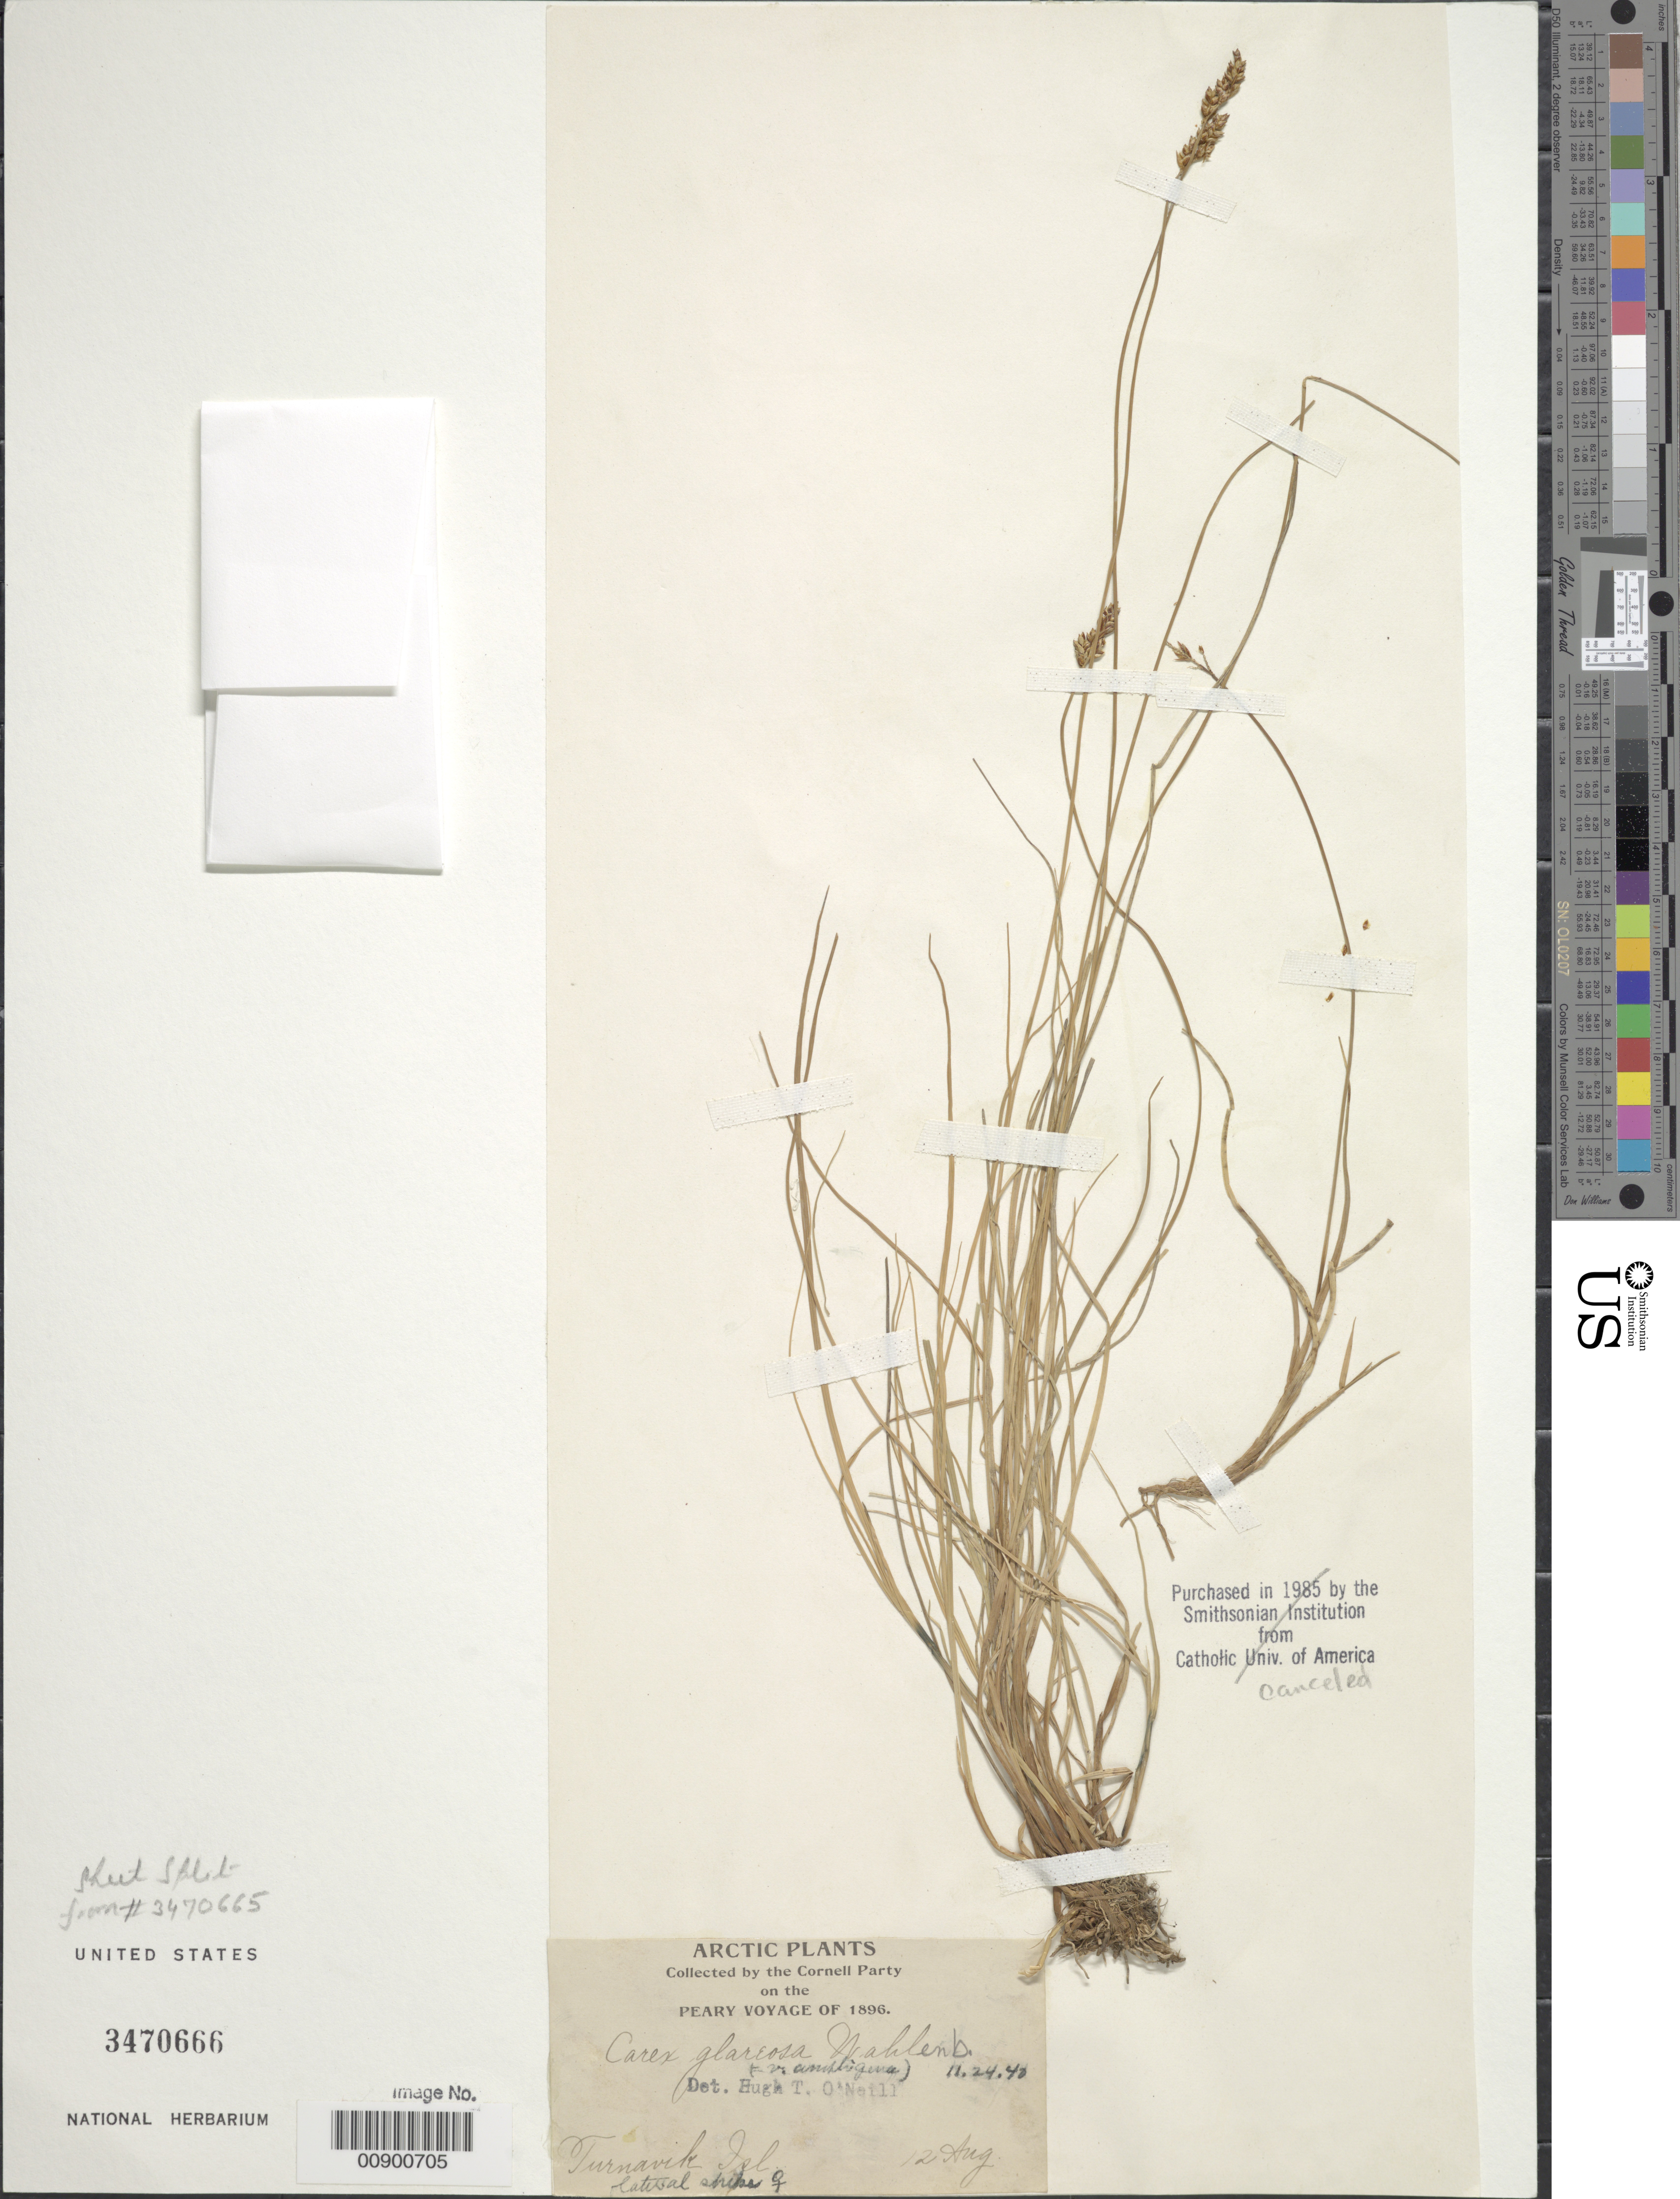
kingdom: Plantae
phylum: Tracheophyta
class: Liliopsida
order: Poales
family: Cyperaceae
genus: Carex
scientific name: Carex glareosa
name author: Schkuhr ex Wahlenb.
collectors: Cornell Party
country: Canada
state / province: Newfoundland and Labrador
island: Turnavik I.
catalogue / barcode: US 3470666